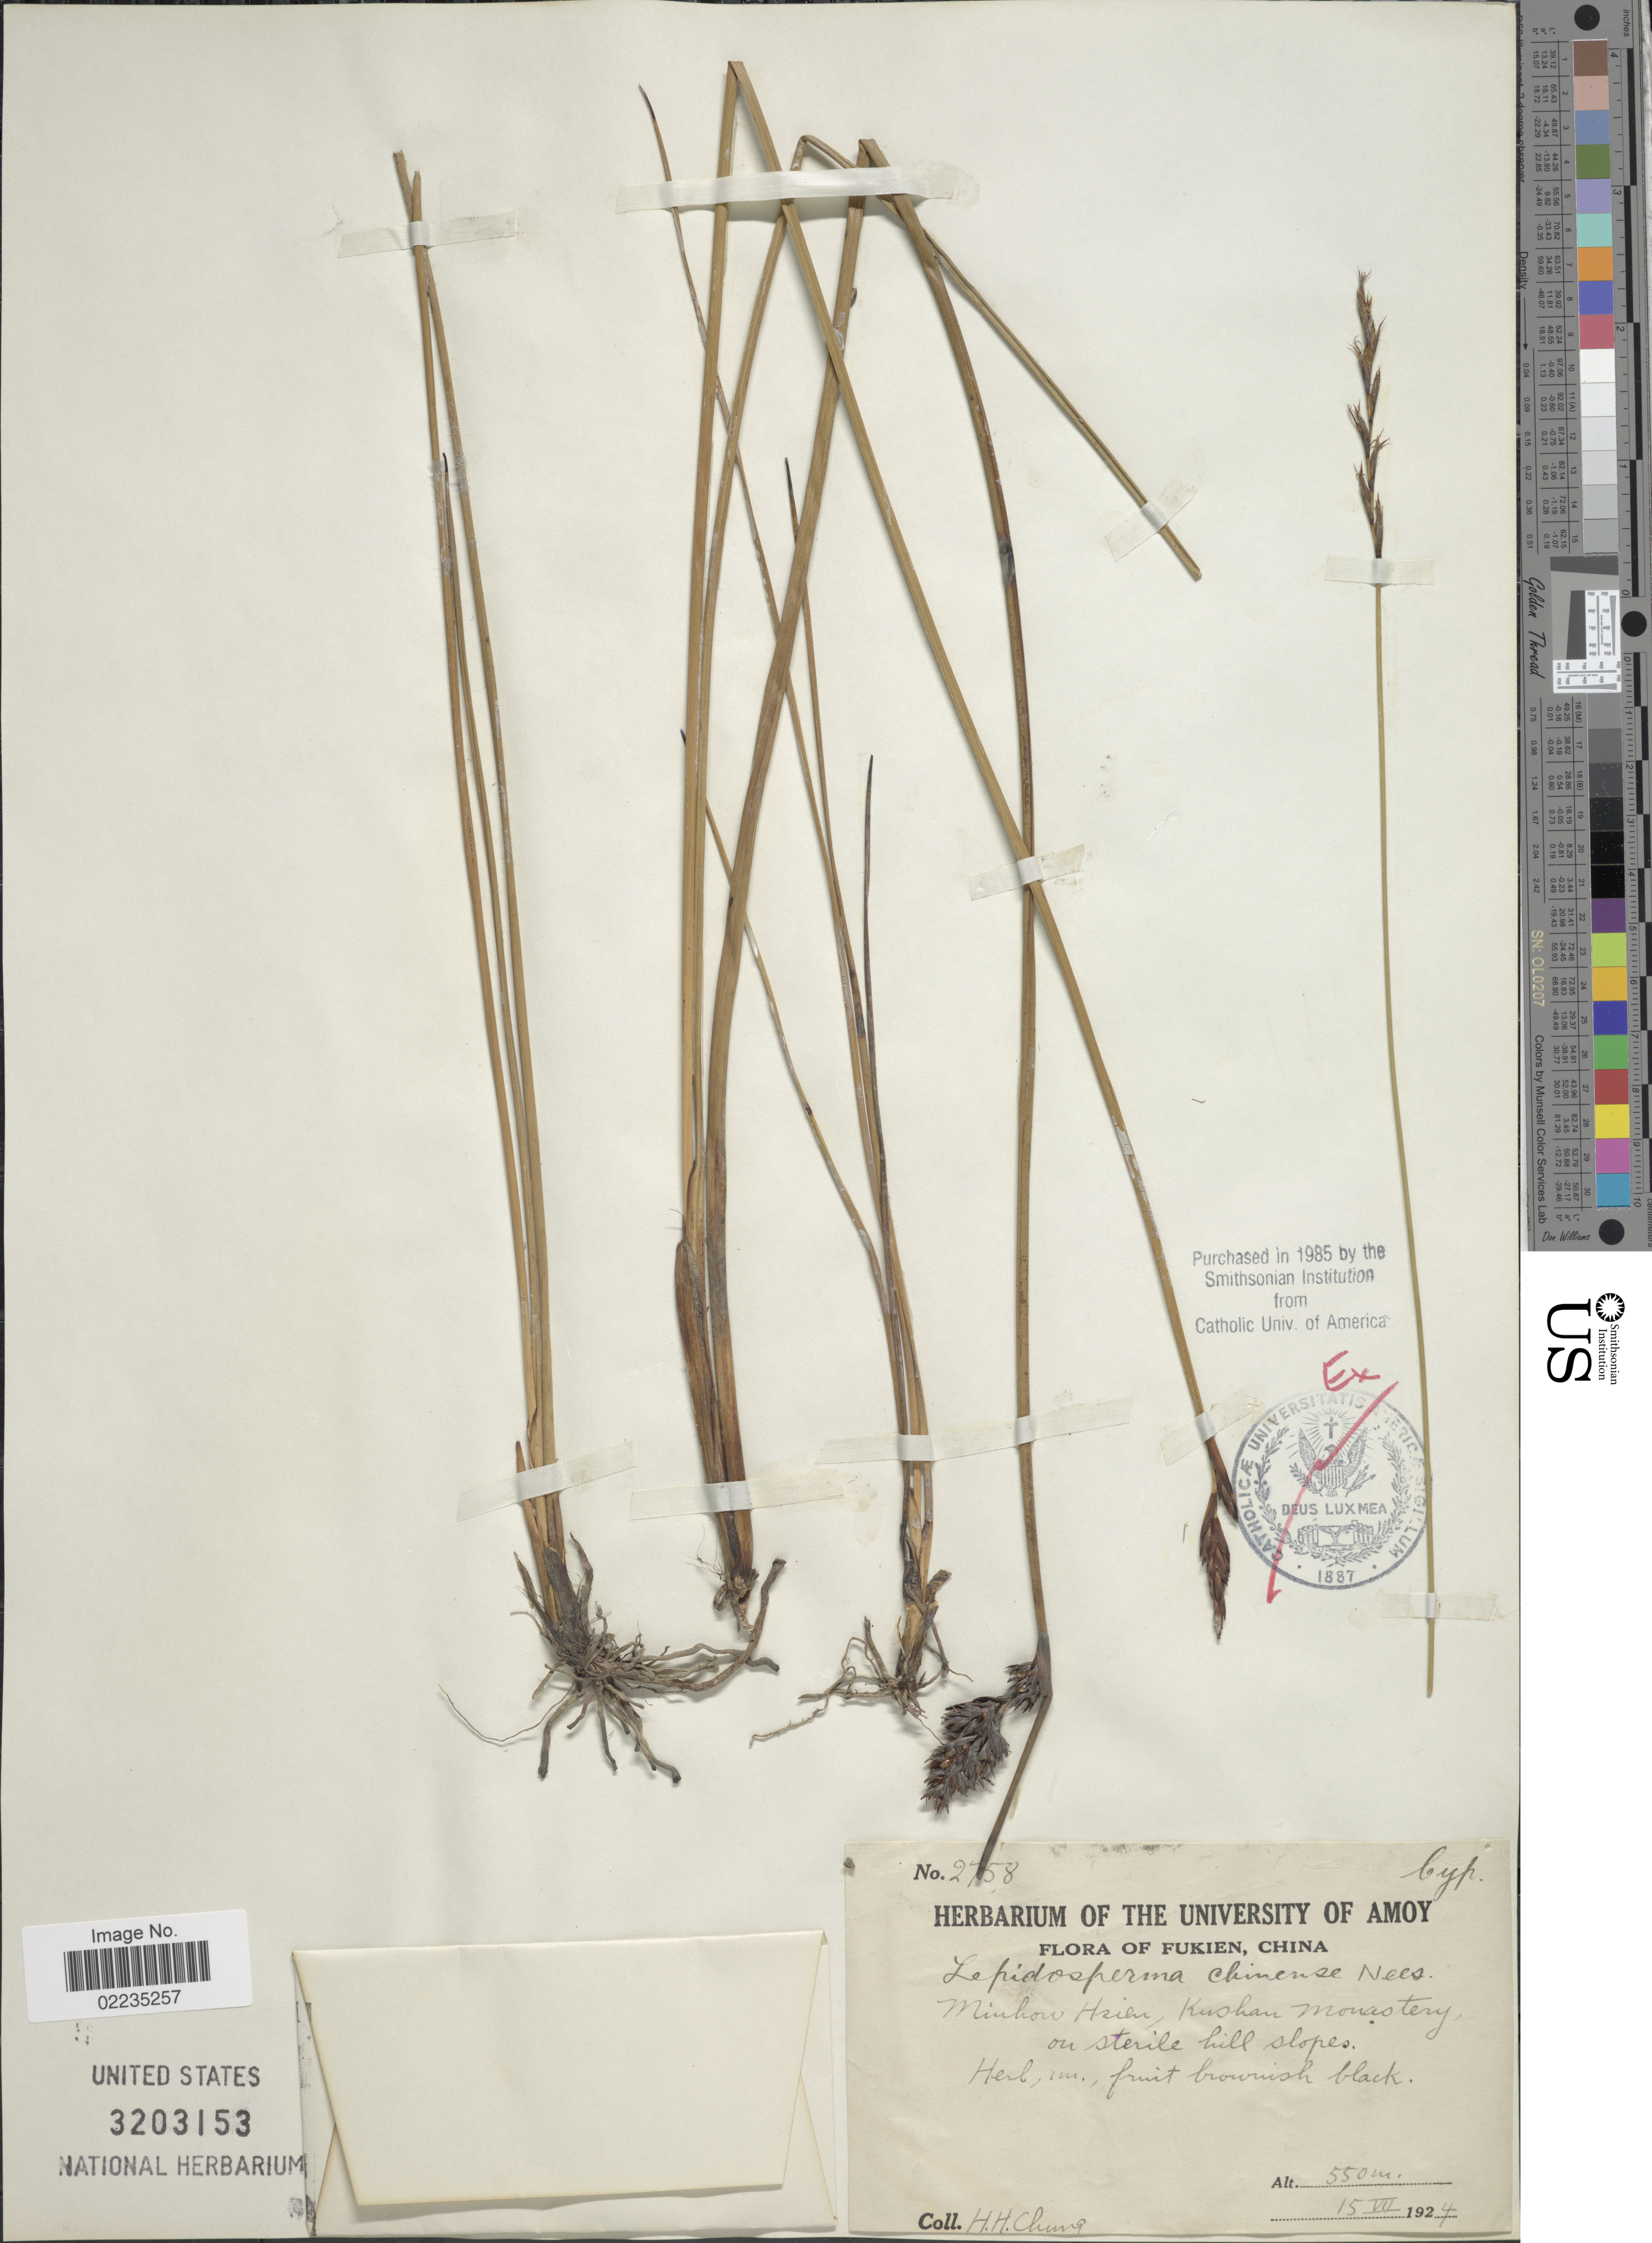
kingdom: Plantae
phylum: Tracheophyta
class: Liliopsida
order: Poales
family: Cyperaceae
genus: Lepidosperma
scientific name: Lepidosperma chinense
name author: Nees & Meyen ex Kunth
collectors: H. Chung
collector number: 2758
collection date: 1924-07-15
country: China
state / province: Fujian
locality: Fukien, China, Minhow Hsien, Kushan Monastery on sterile hill slopes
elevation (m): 550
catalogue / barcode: US 3203153